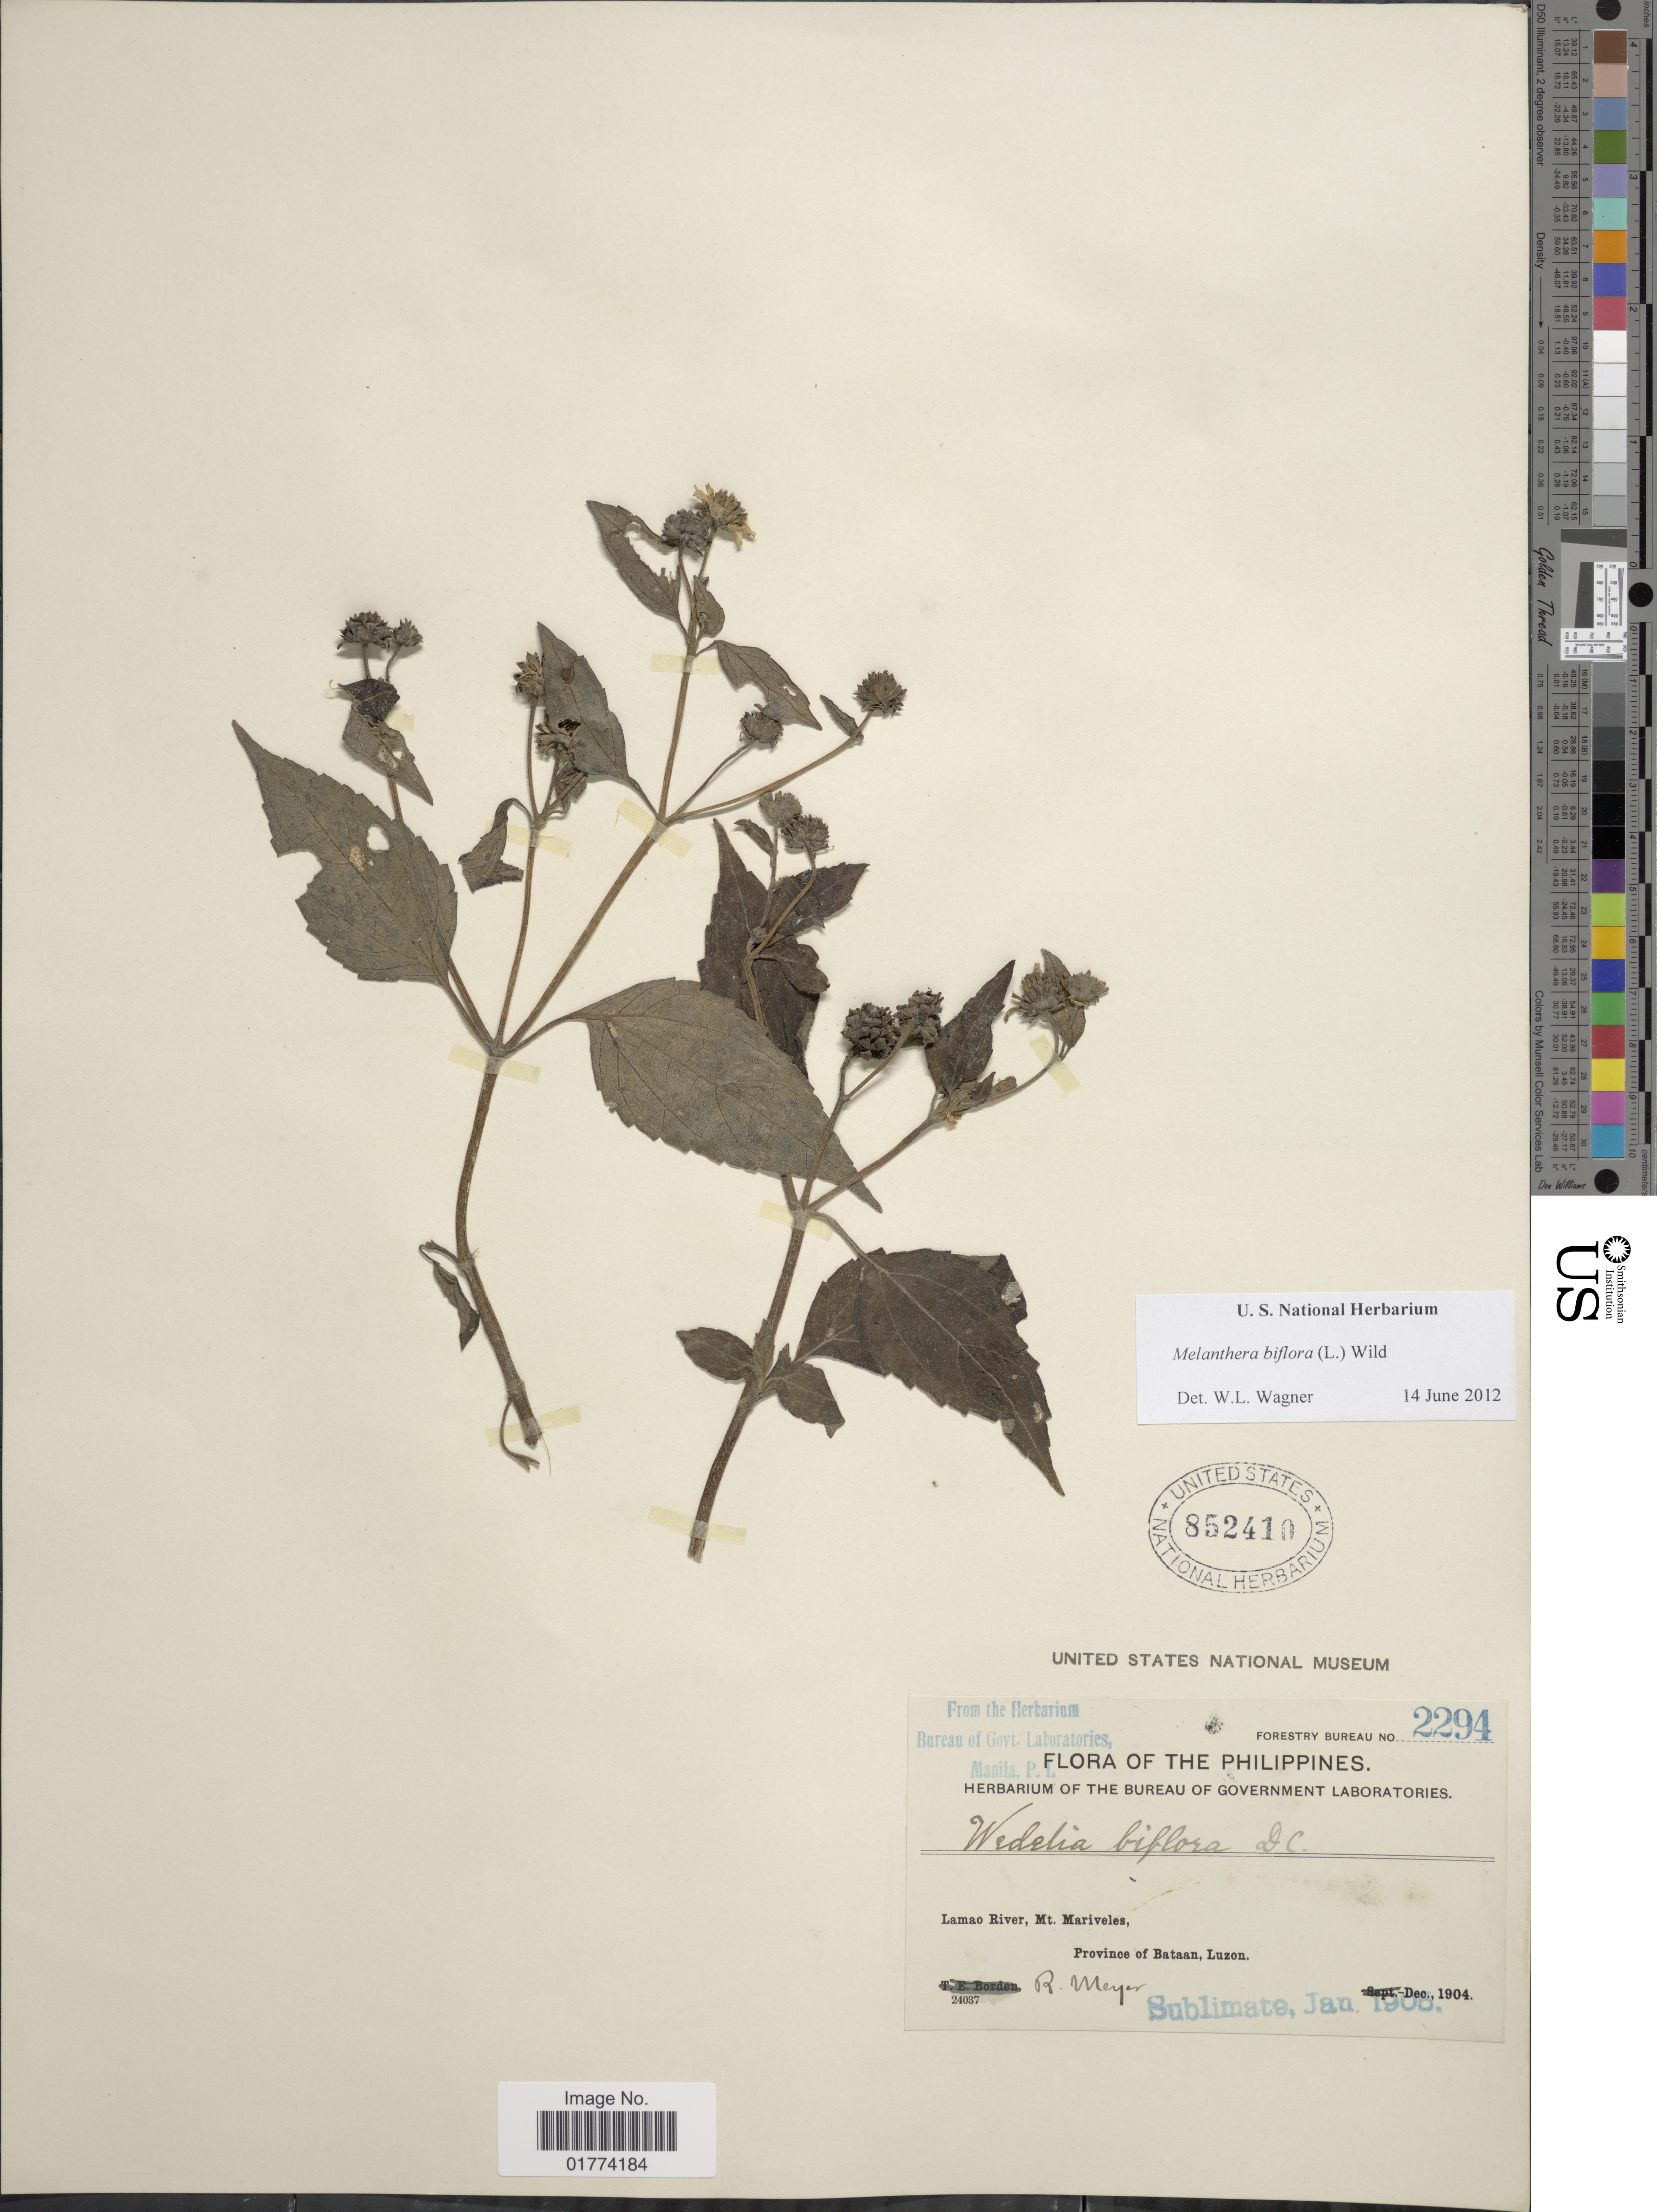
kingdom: Plantae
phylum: Tracheophyta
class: Magnoliopsida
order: Asterales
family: Asteraceae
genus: Wollastonia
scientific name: Wollastonia biflora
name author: (L.) DC.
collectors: R. Meyer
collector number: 2294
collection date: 1904-12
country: Philippines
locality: Lamao River, Mt. Mariveles, Province of Bataan, Luzon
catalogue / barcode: US 852410